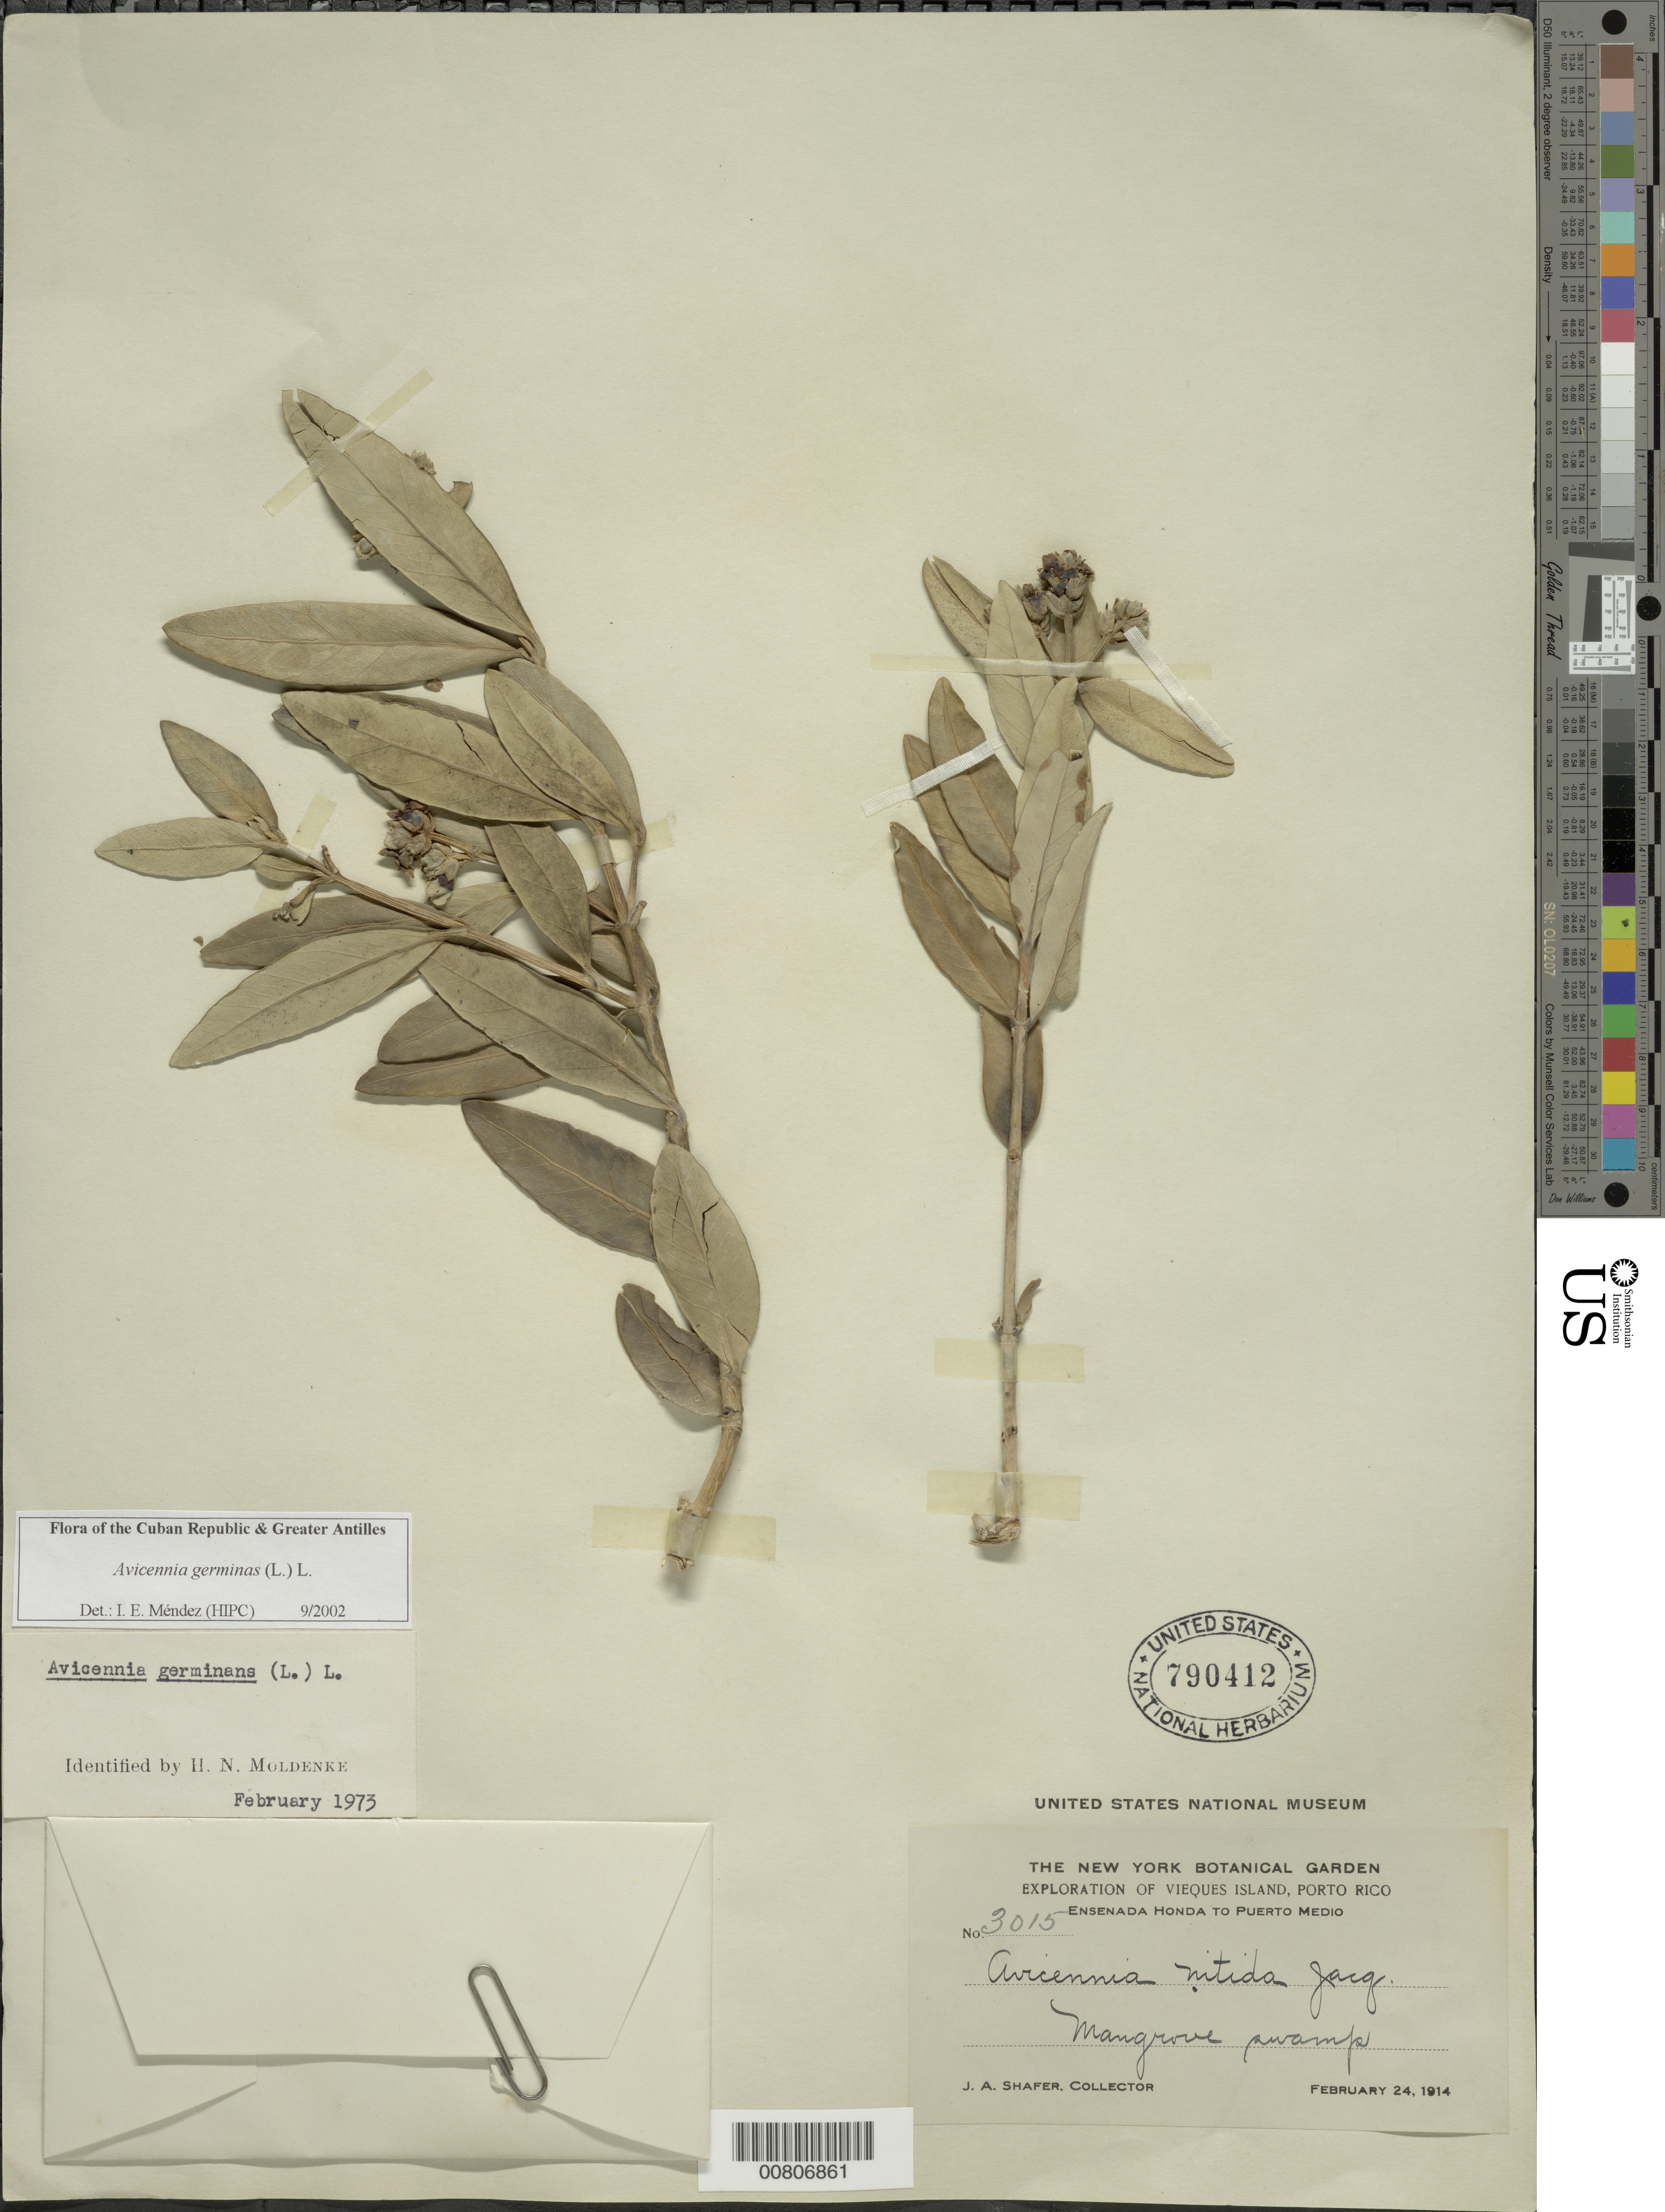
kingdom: Plantae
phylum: Tracheophyta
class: Magnoliopsida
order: Lamiales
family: Acanthaceae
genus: Avicennia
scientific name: Avicennia germinans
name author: (L.) L.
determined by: Méndez, Isidro E., (HIPC)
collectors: J. A. Shafer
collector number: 3015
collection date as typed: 24 Feb 1914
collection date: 1914-02-24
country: Puerto Rico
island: Vieques I.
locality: Ensenada Honda to Puerto Medio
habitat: Mangrove swamp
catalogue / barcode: US 790412